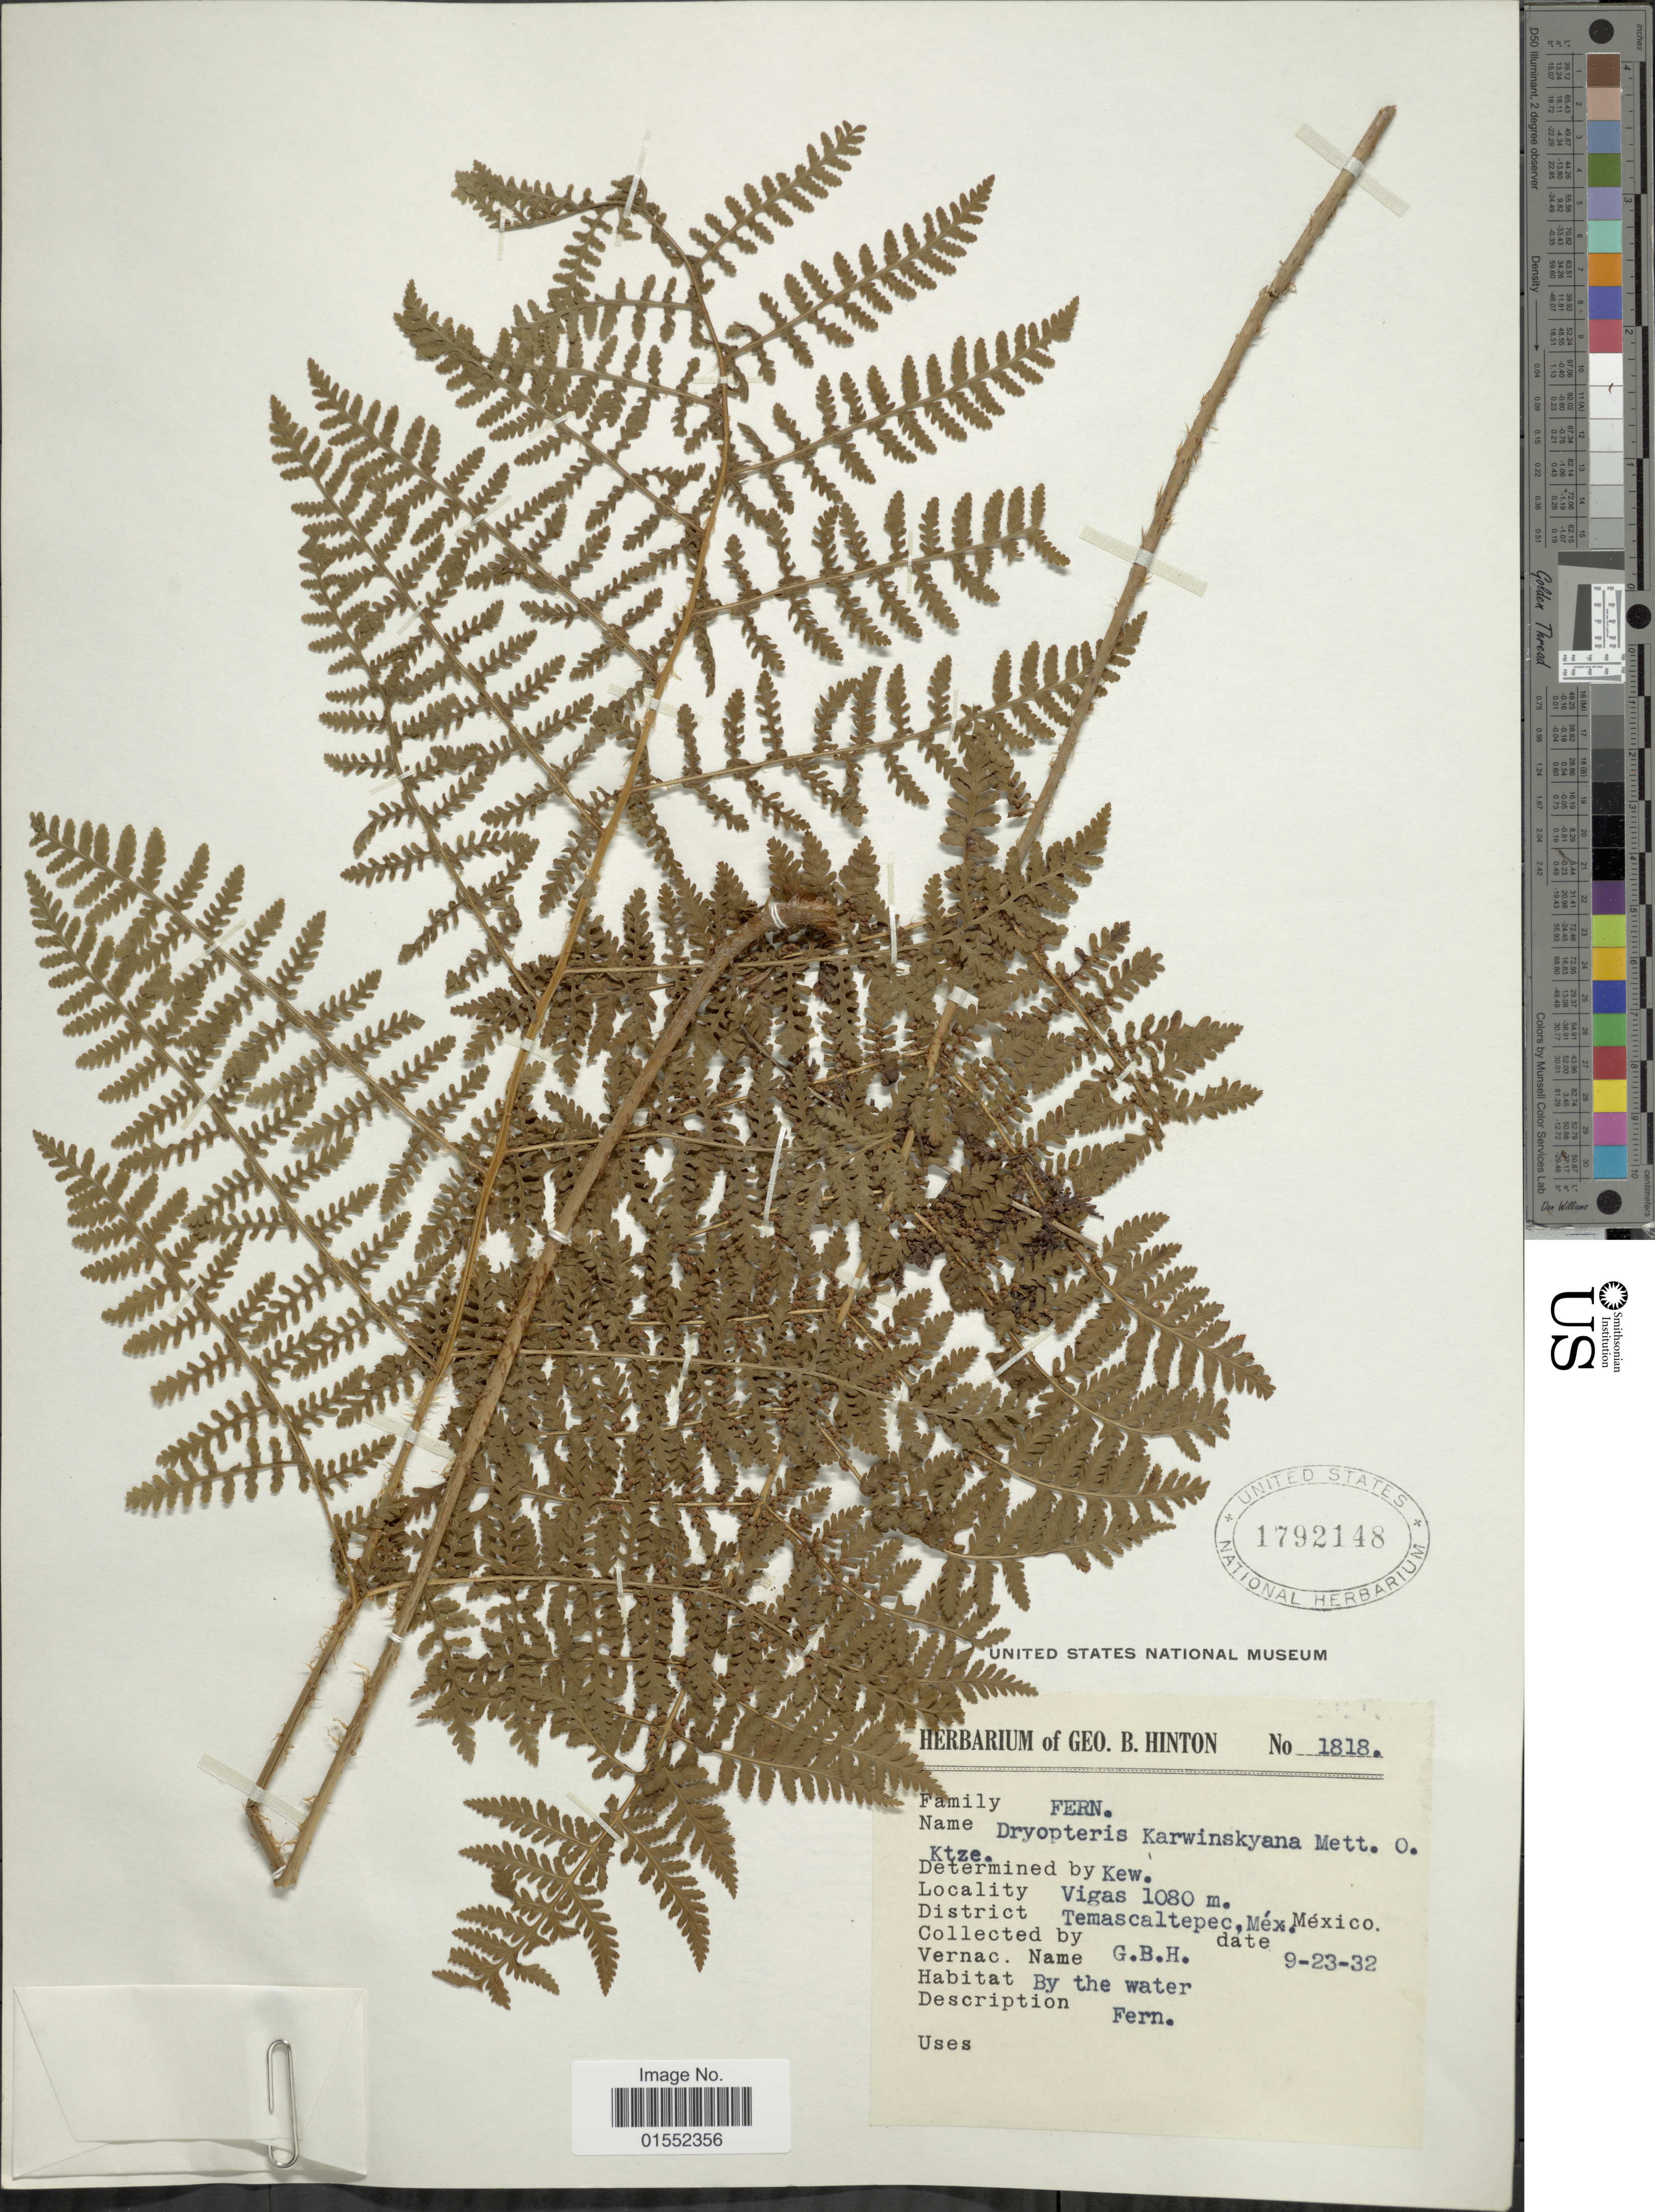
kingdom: Plantae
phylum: Tracheophyta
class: Polypodiopsida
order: Polypodiales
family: Dryopteridaceae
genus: Dryopteris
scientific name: Dryopteris karwinskyana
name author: (Mett.) Kuntze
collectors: G. B. Hinton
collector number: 1818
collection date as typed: Transcribed d/m/y: 23/9/32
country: Mexico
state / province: México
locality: Vigas, District Temascaltepec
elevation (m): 1080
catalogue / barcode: US 1792148